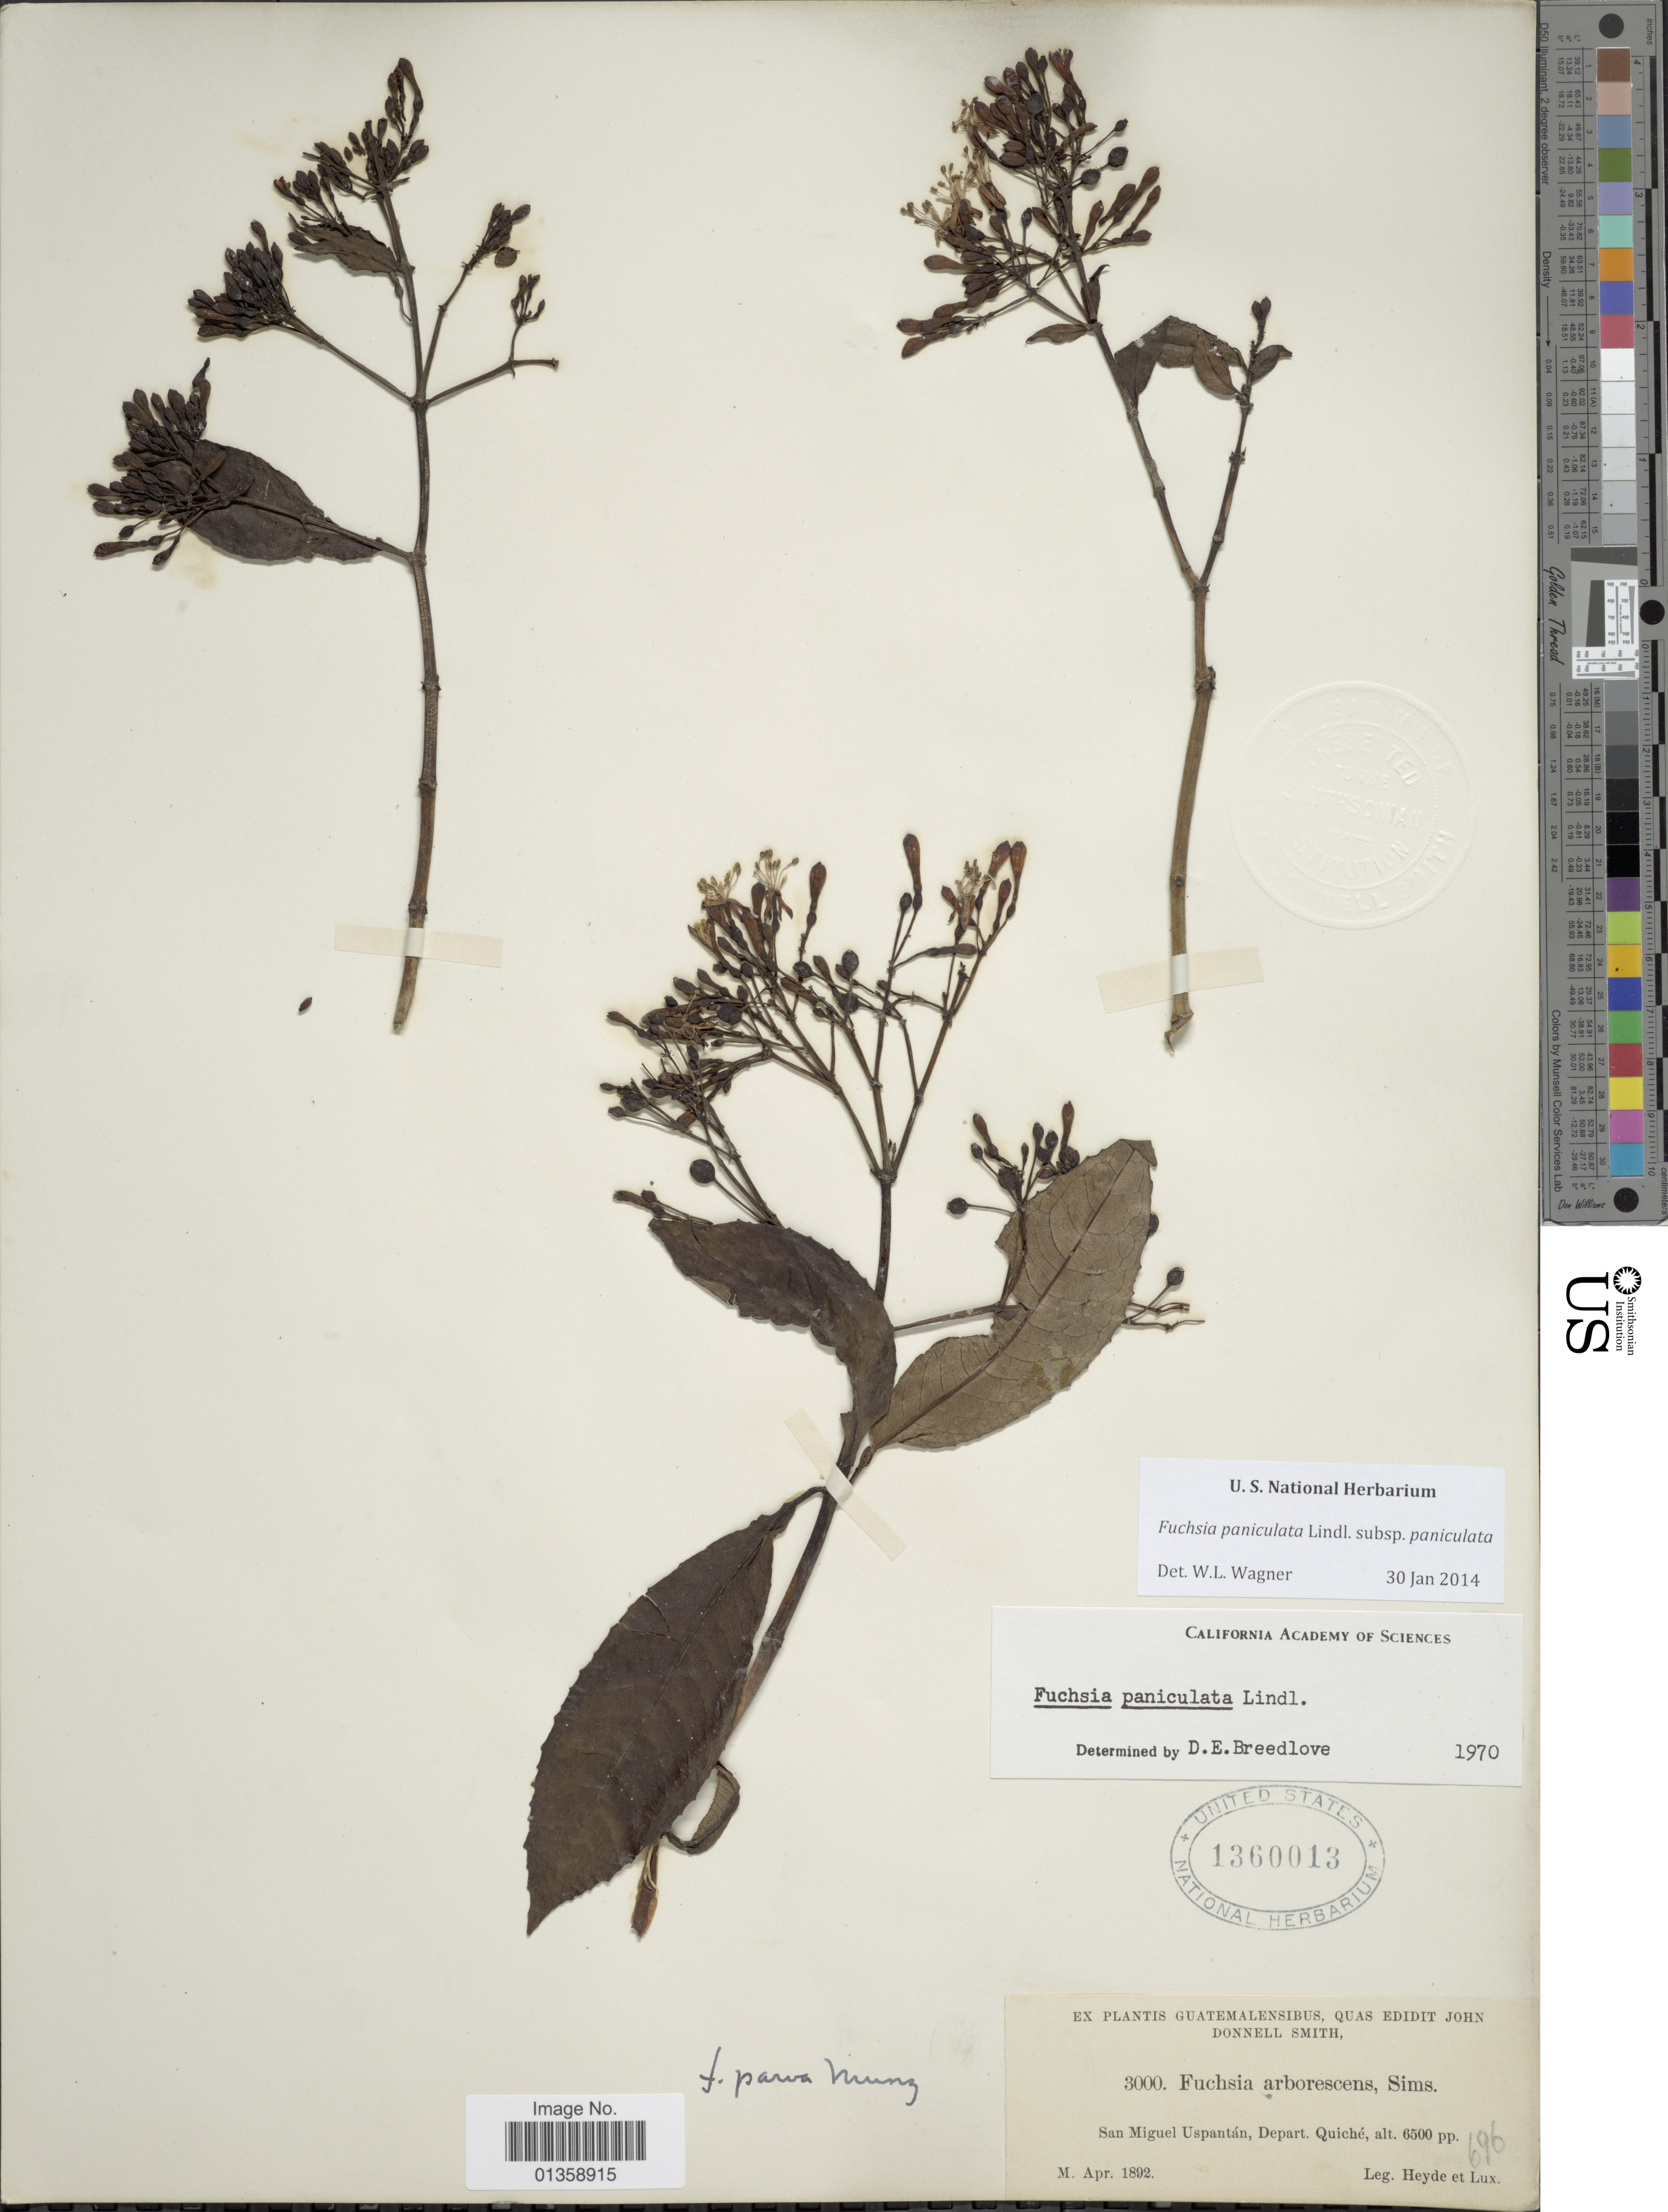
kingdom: Plantae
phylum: Tracheophyta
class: Magnoliopsida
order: Myrtales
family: Onagraceae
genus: Fuchsia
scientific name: Fuchsia paniculata subsp. paniculata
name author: Lindl.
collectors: Heyde & Lux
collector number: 3000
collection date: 1892-04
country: Guatemala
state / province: El Quiché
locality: San Miguel Uspantán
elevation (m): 1981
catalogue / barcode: US 1360013